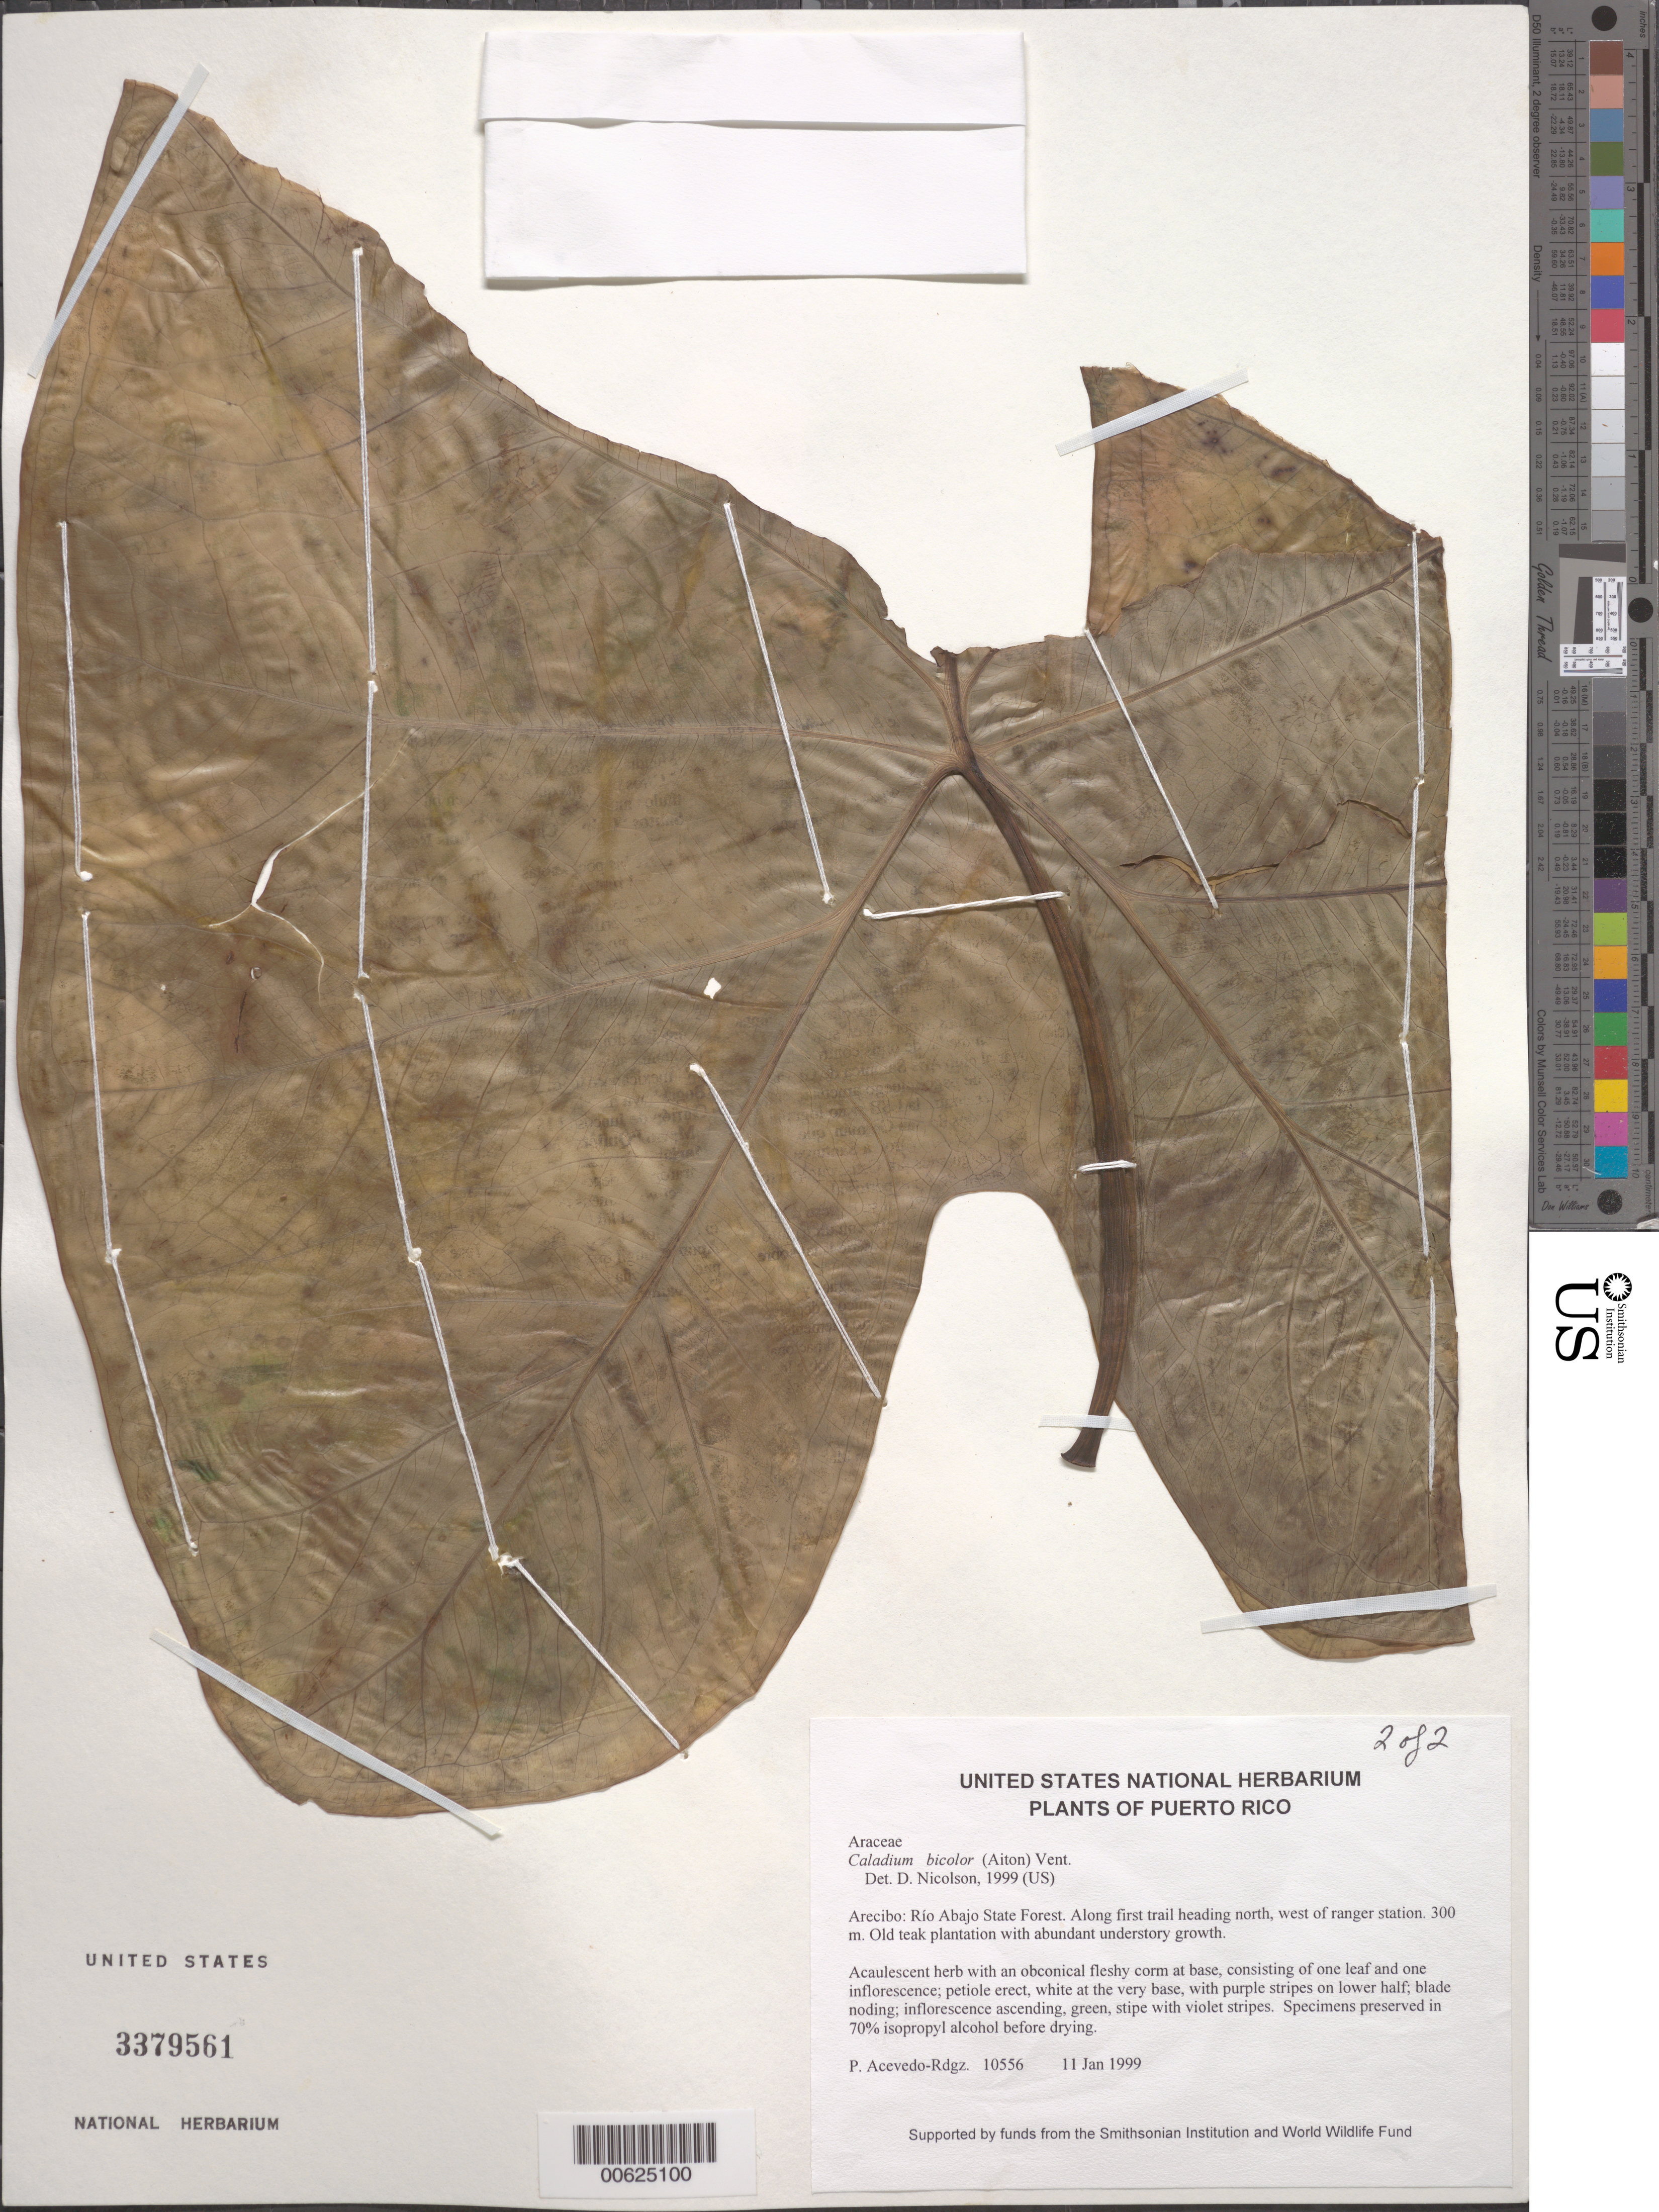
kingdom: Plantae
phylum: Tracheophyta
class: Liliopsida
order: Alismatales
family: Araceae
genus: Caladium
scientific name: Caladium bicolor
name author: (Aiton) Vent.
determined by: Nicolson, Dan H.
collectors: P. Acevedo-Rodr.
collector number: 10556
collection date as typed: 11 Jan 1999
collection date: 1999-01-11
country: Puerto Rico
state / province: Arecibo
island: Puerto Rico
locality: Arecibo; Río Abajo State Forest. Along first trail heading north, west of ranger station.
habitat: Old teak plantation with abundant understory growth.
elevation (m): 300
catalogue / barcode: US 3379561